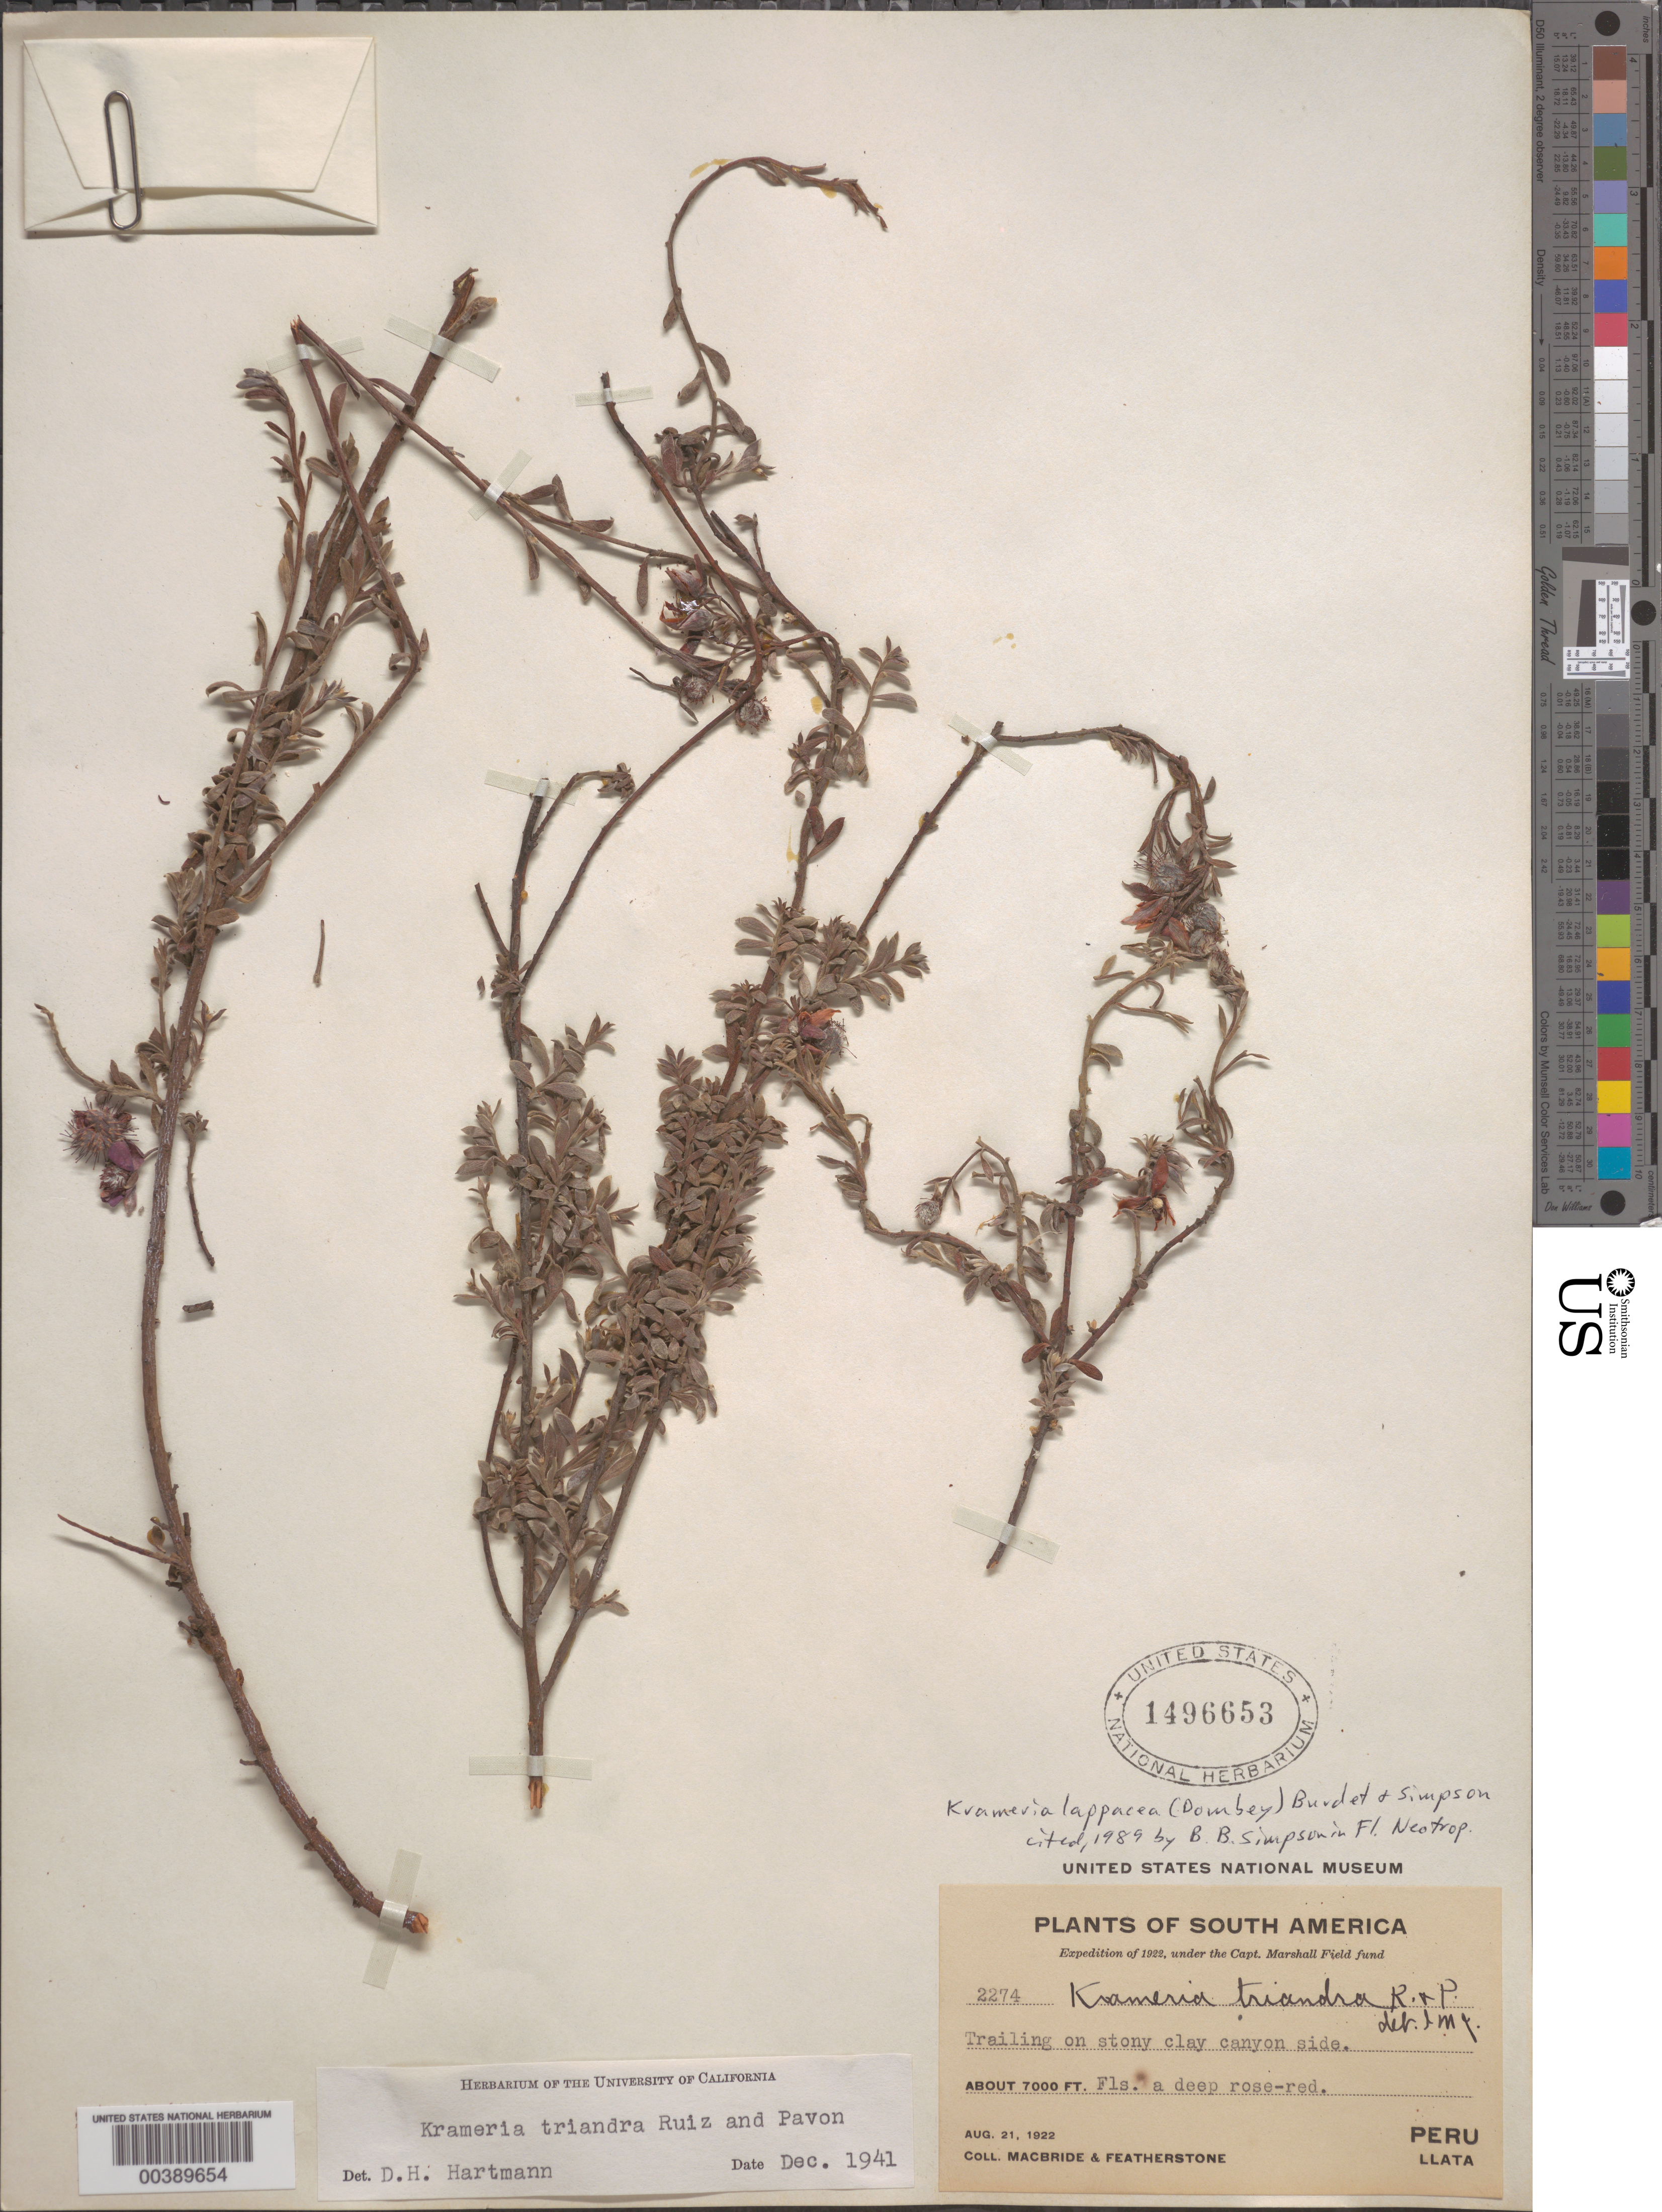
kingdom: Plantae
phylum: Tracheophyta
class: Magnoliopsida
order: Zygophyllales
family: Krameriaceae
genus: Krameria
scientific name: Krameria lappacea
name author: (Dombey) Burdet & B.B. Simpson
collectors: J. F. Macbride & W. Featherstone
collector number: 2274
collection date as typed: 21 Aug 1922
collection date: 1922-08-21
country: Peru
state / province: Huánuco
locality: Llata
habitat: Stony clay canyon side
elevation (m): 2134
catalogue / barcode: US 1496653